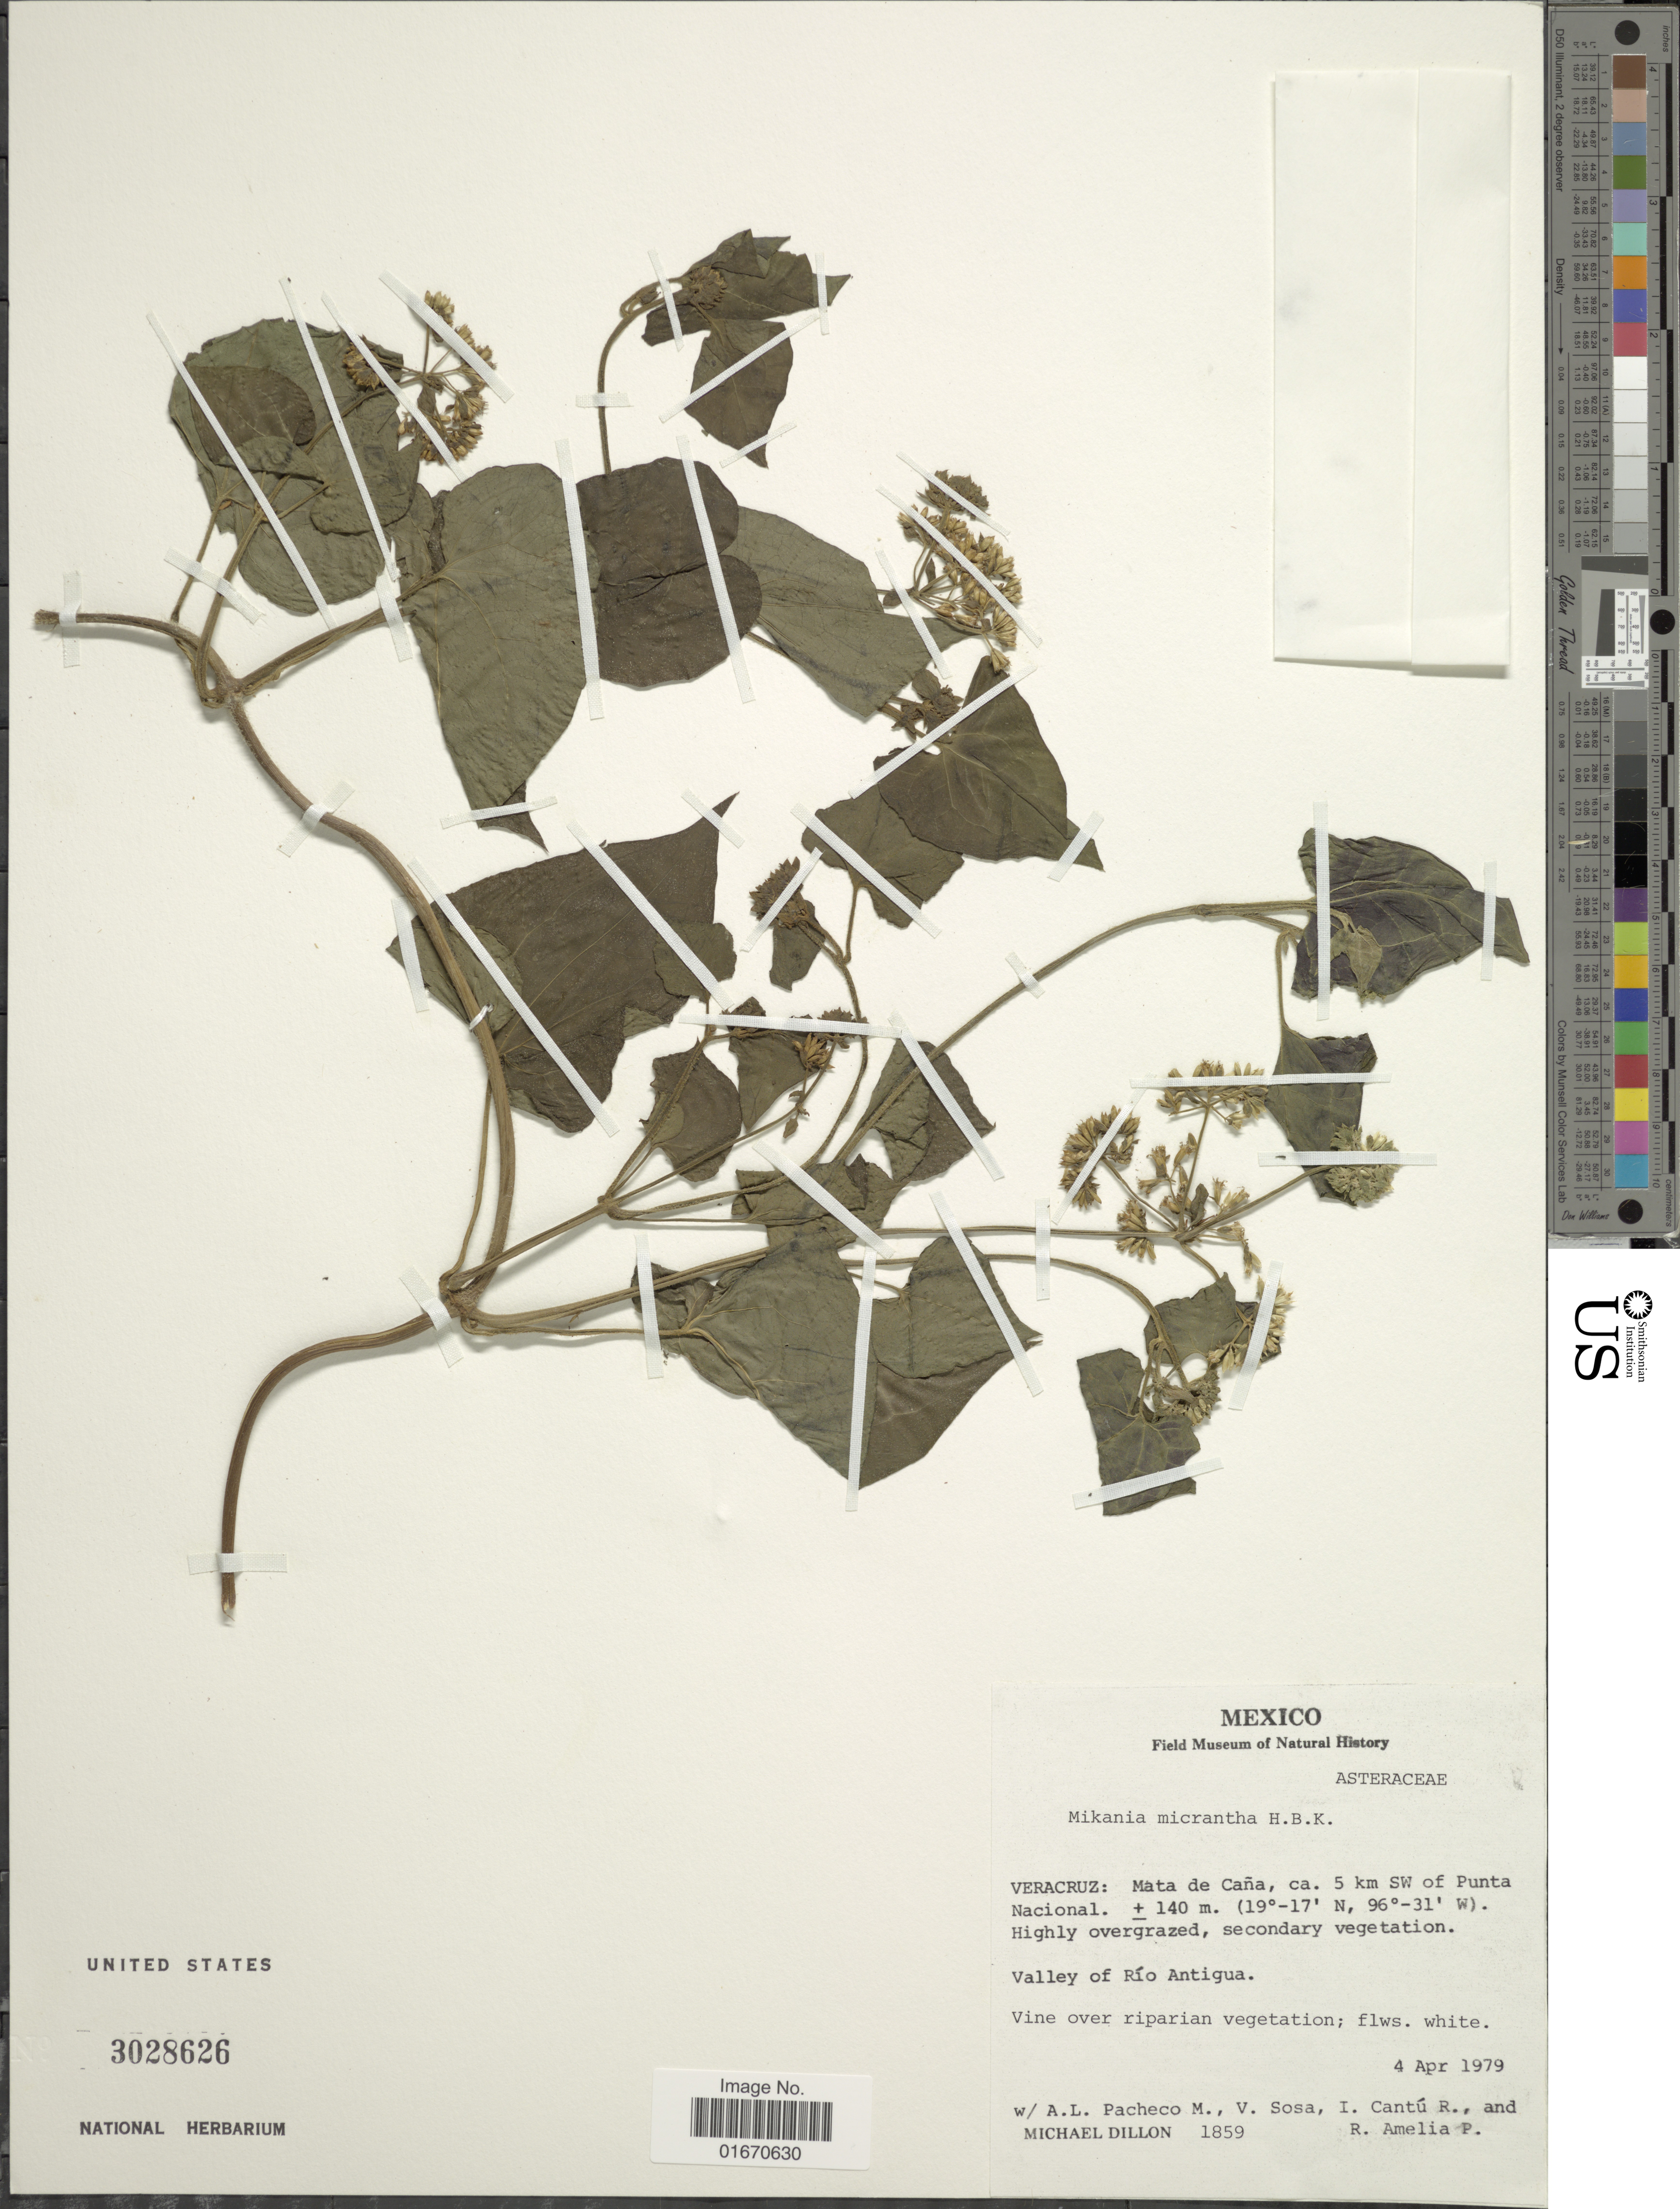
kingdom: Plantae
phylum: Tracheophyta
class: Magnoliopsida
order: Asterales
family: Asteraceae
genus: Mikania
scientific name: Mikania micrantha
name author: Kunth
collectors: M. O. Dillon, A. Pacheco, V. Sosa, I. Cantu R. & R. Amelia P.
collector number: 1859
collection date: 1979-04-04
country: Mexico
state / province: Veracruz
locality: Veracruz, Mata de Cana, ca 5 km SW of Punta Nacional, Valley of Rio Antigua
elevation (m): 140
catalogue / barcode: US 3028626